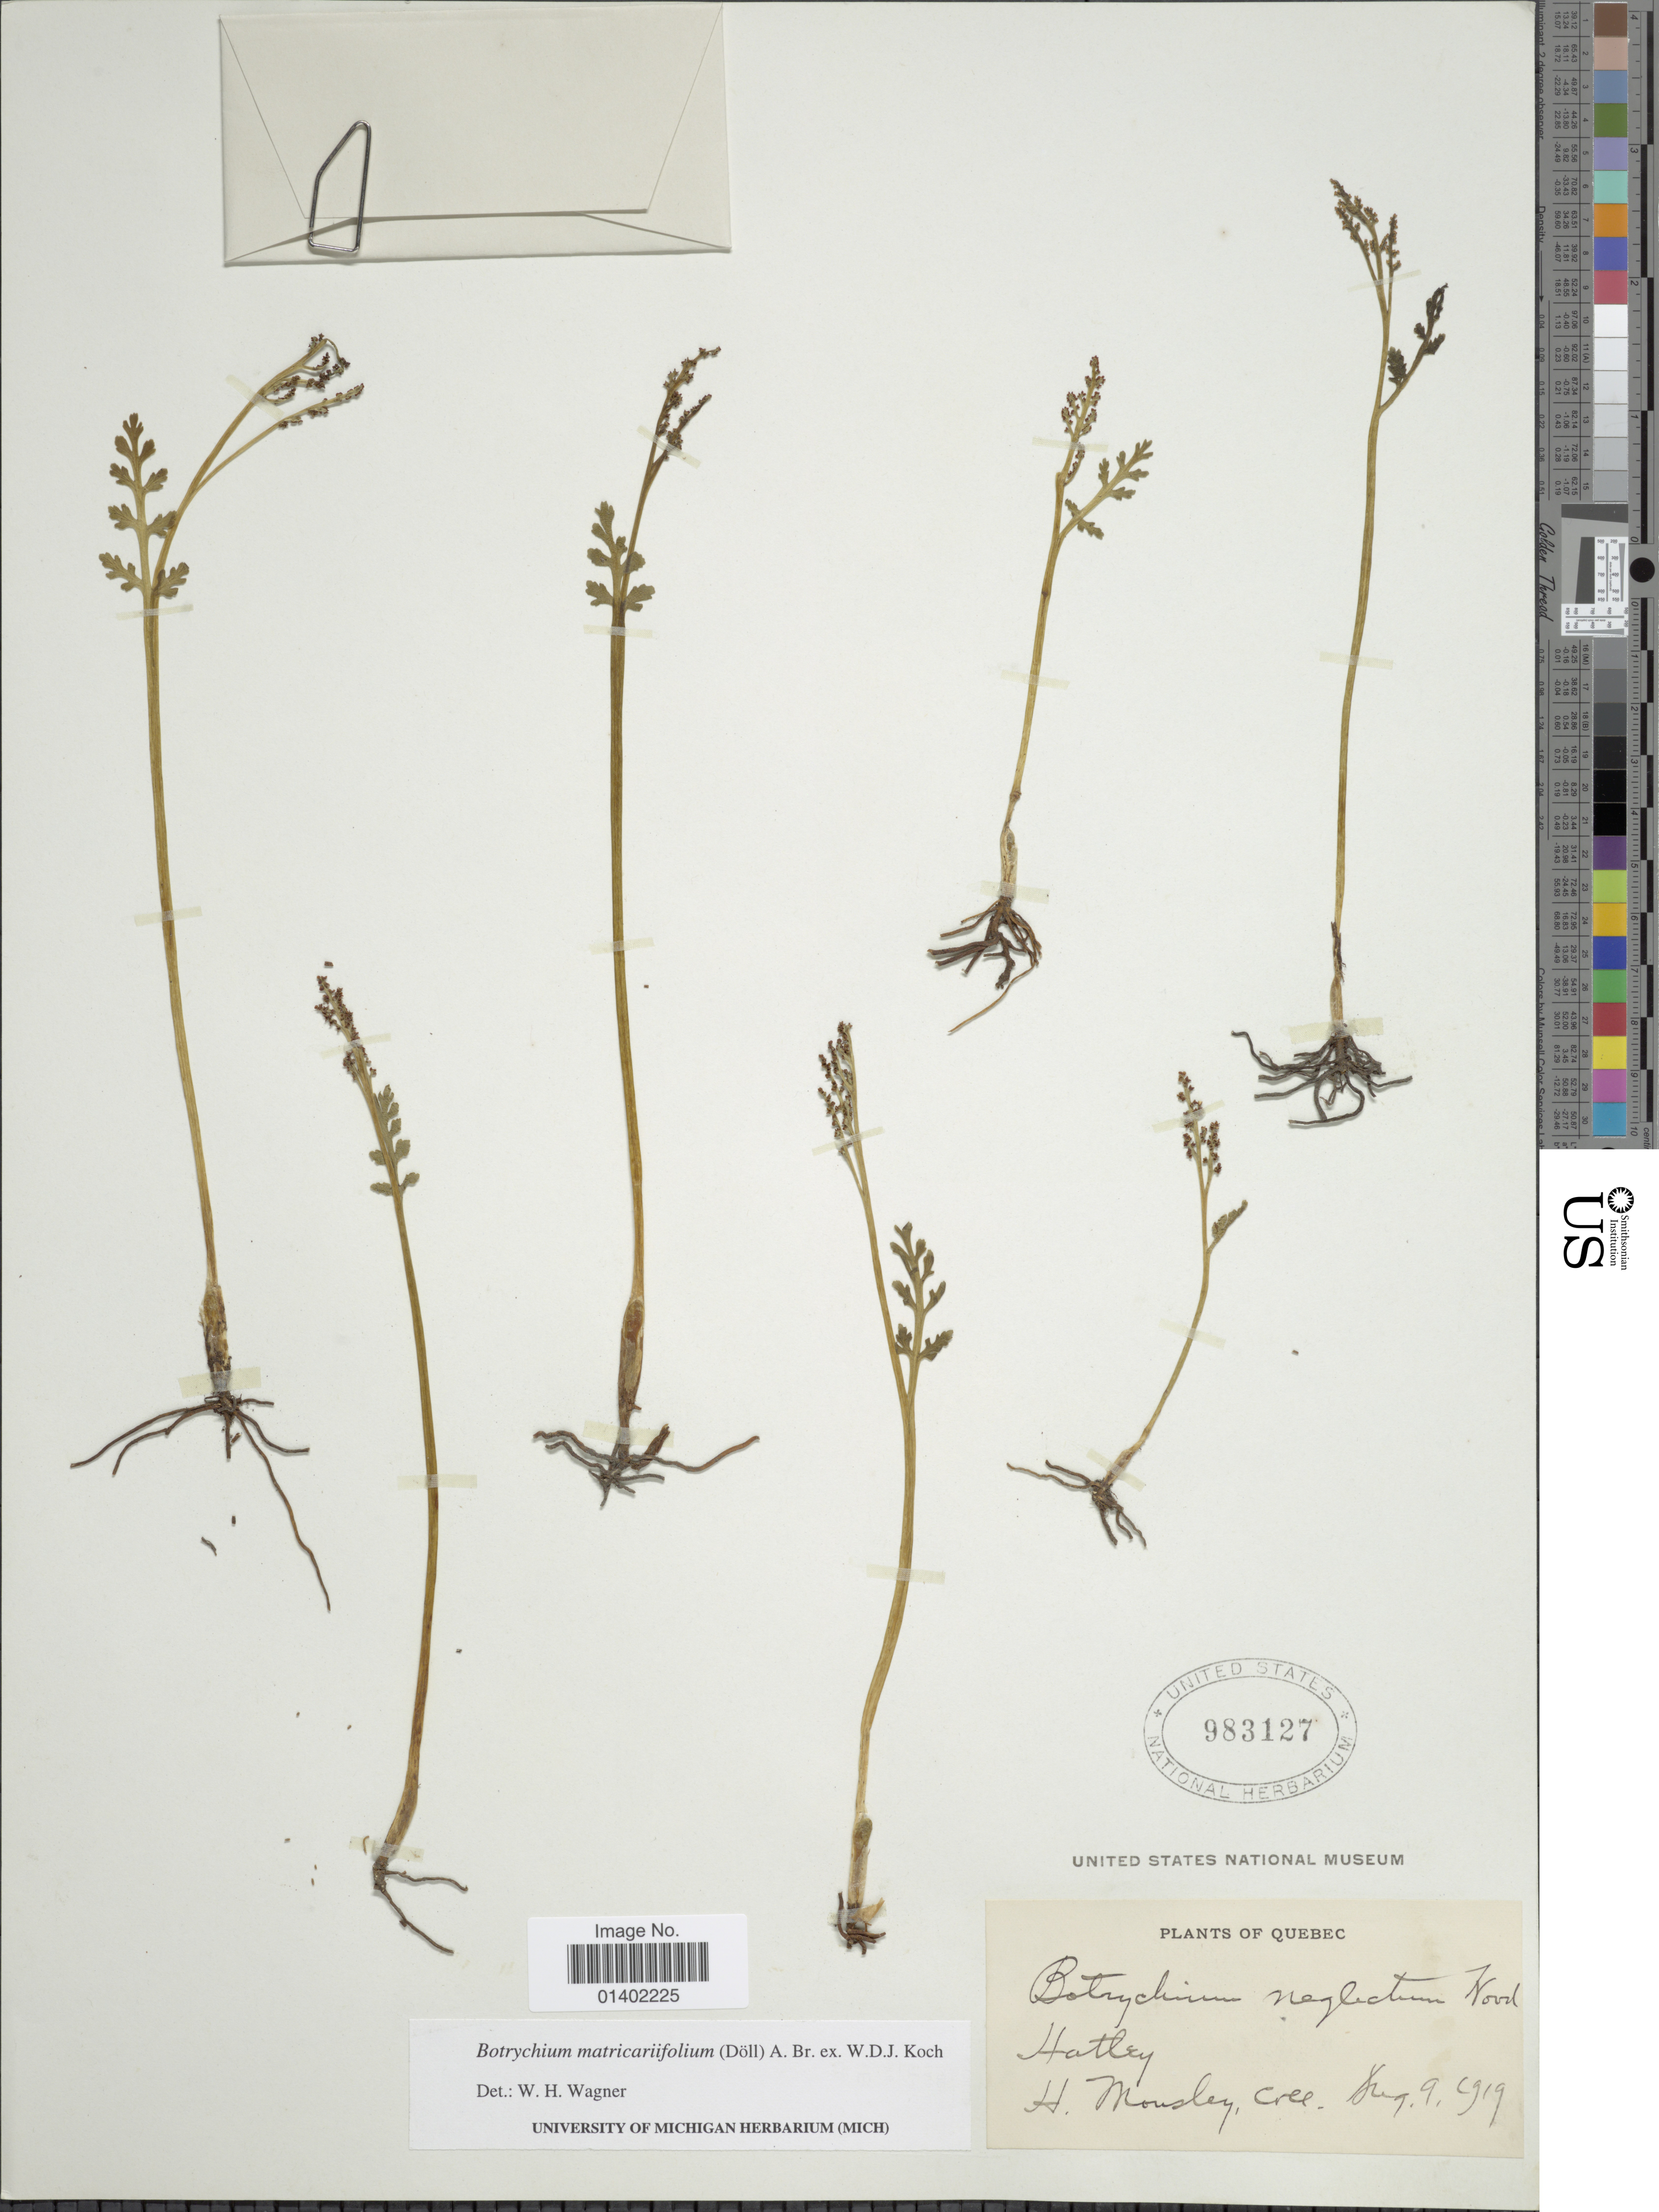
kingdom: Plantae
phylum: Tracheophyta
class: Polypodiopsida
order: Ophioglossales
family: Ophioglossaceae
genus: Botrychium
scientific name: Botrychium matricariifolium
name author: (A. Braun ex Dowell) A. Braun ex Koch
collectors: H. Monsley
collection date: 1919-08-09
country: Canada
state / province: Quebec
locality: Plants of Quebec, Hatley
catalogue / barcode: US 983127